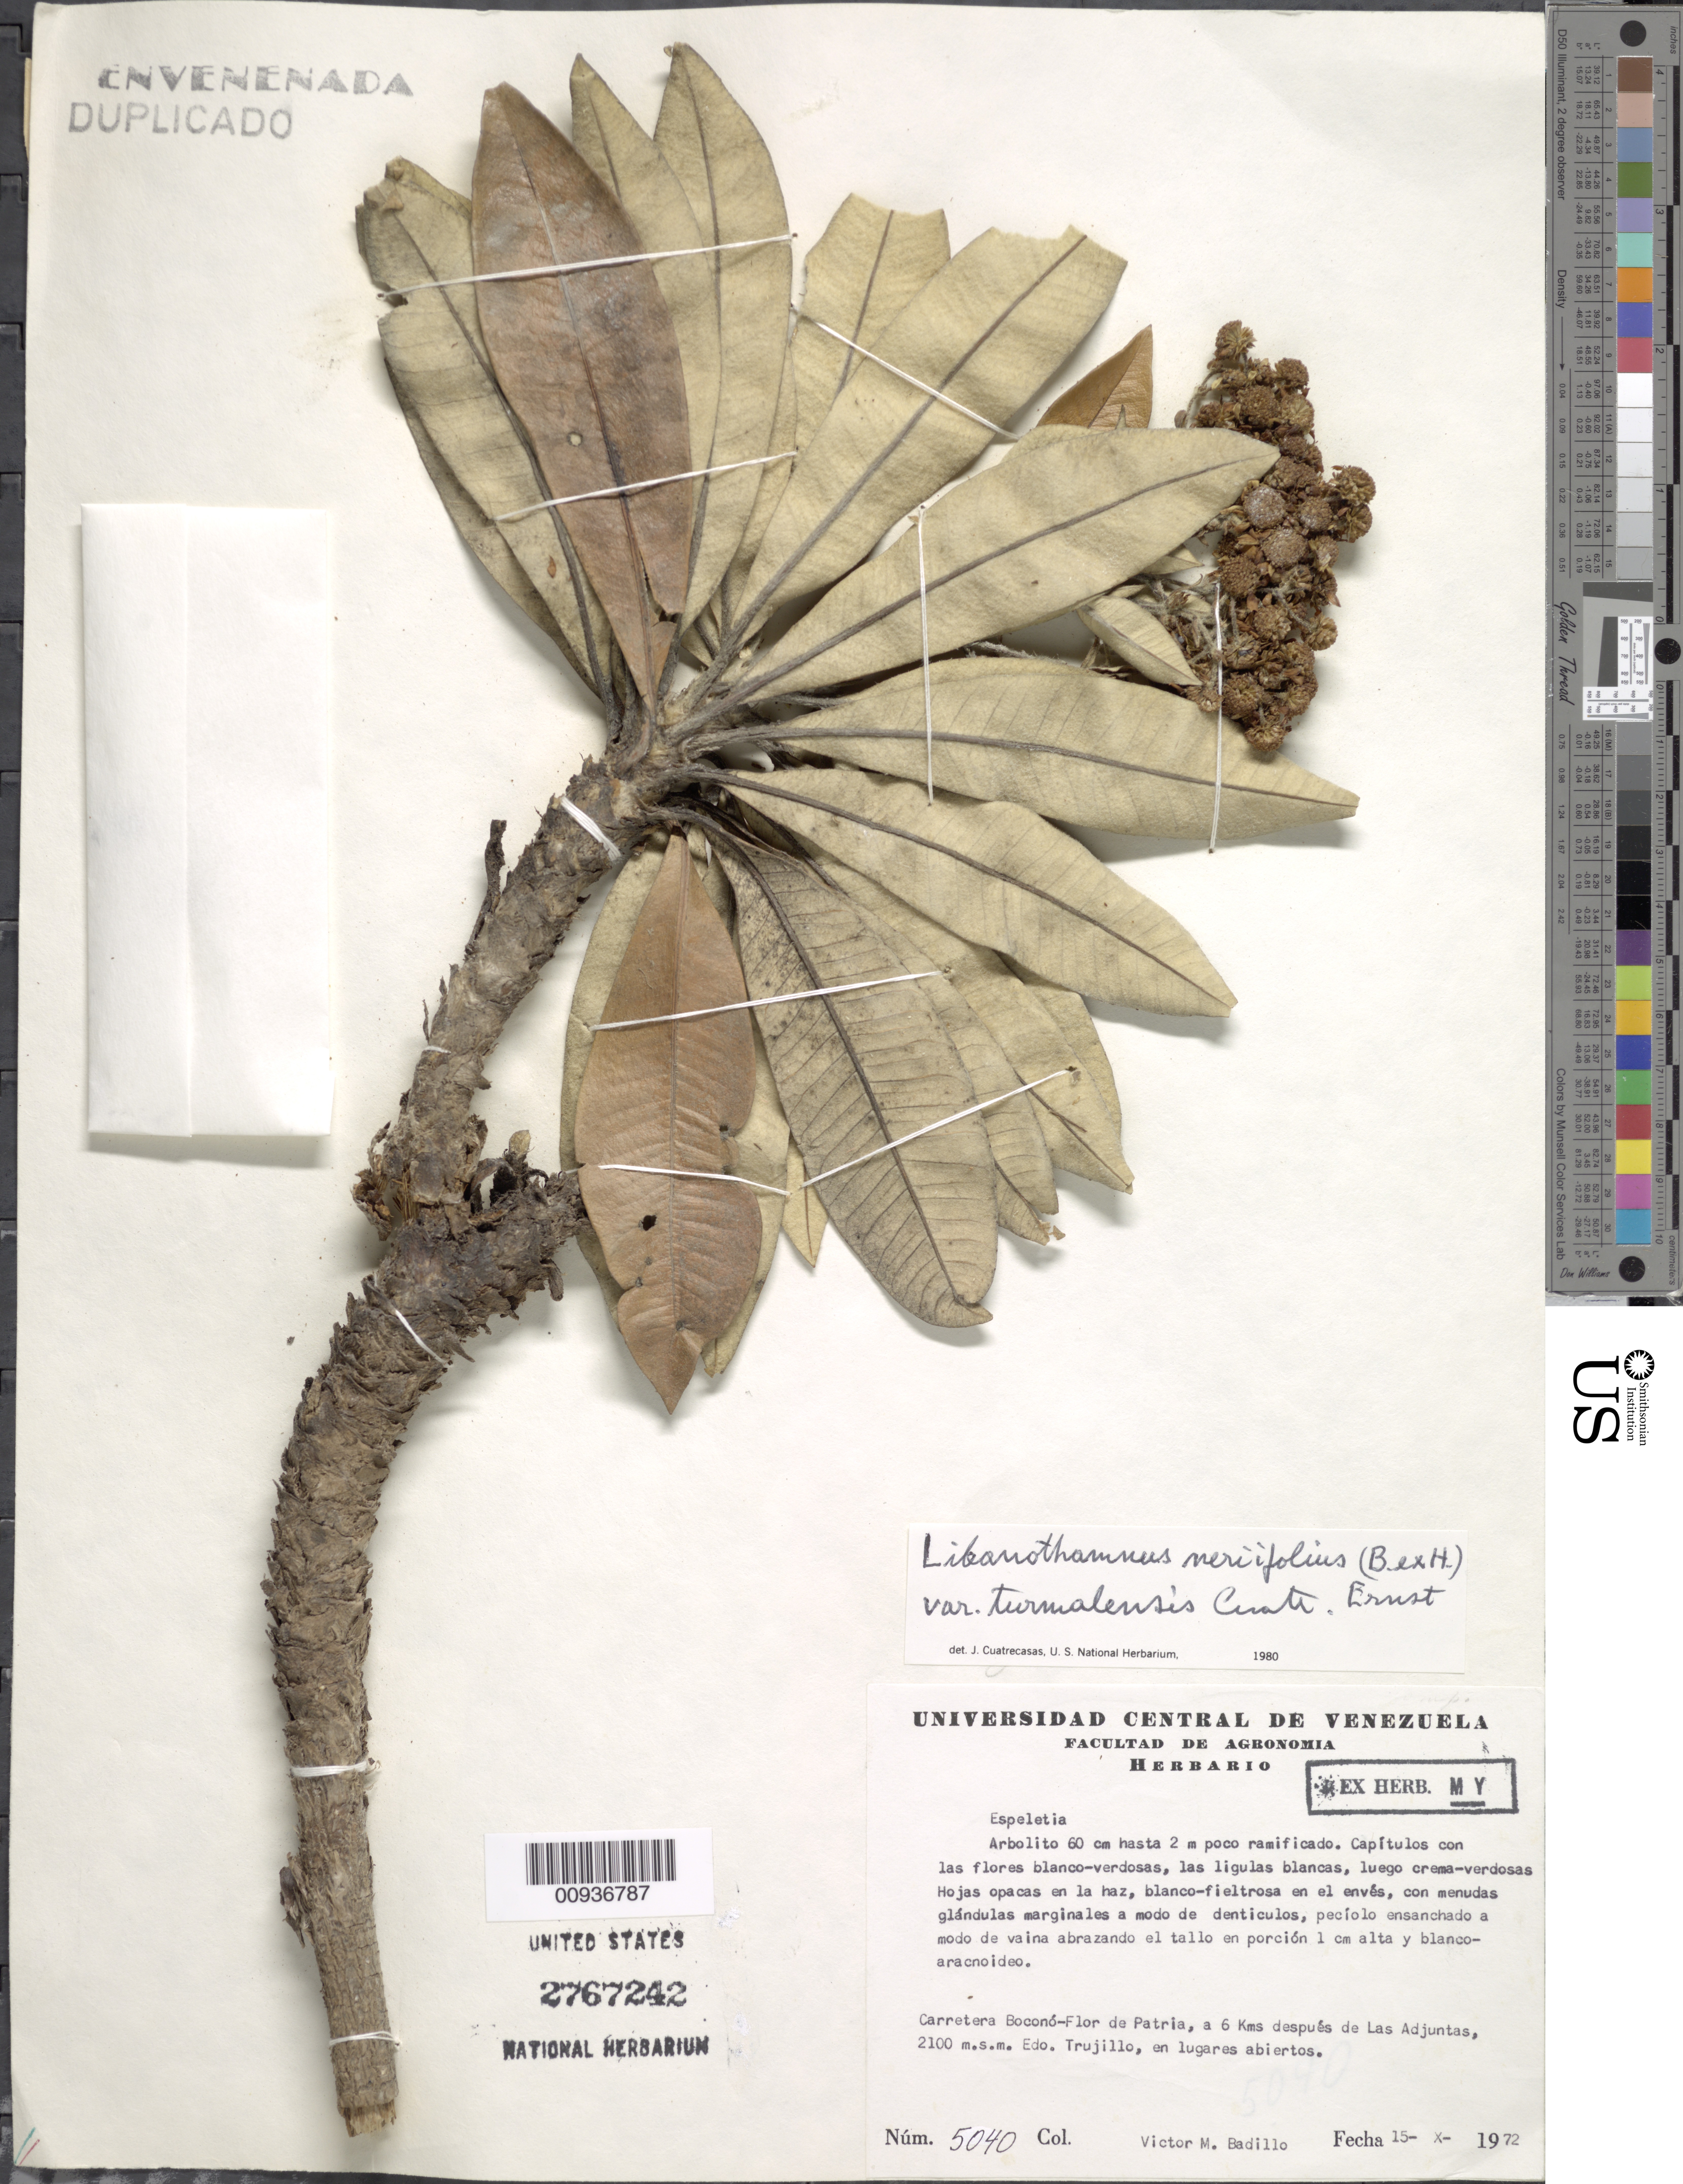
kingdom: Plantae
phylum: Tracheophyta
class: Magnoliopsida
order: Asterales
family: Asteraceae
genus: Libanothamnus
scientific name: Libanothamnus neriifolius var. turmalensis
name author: Cuatrec.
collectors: V. Badillo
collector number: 5040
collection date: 1972-10-15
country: Venezuela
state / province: Trujillo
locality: Carretera Boconó-Flor de Petria, a 6 kms después de Las Adjuntas.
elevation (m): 2100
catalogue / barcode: US 2767242